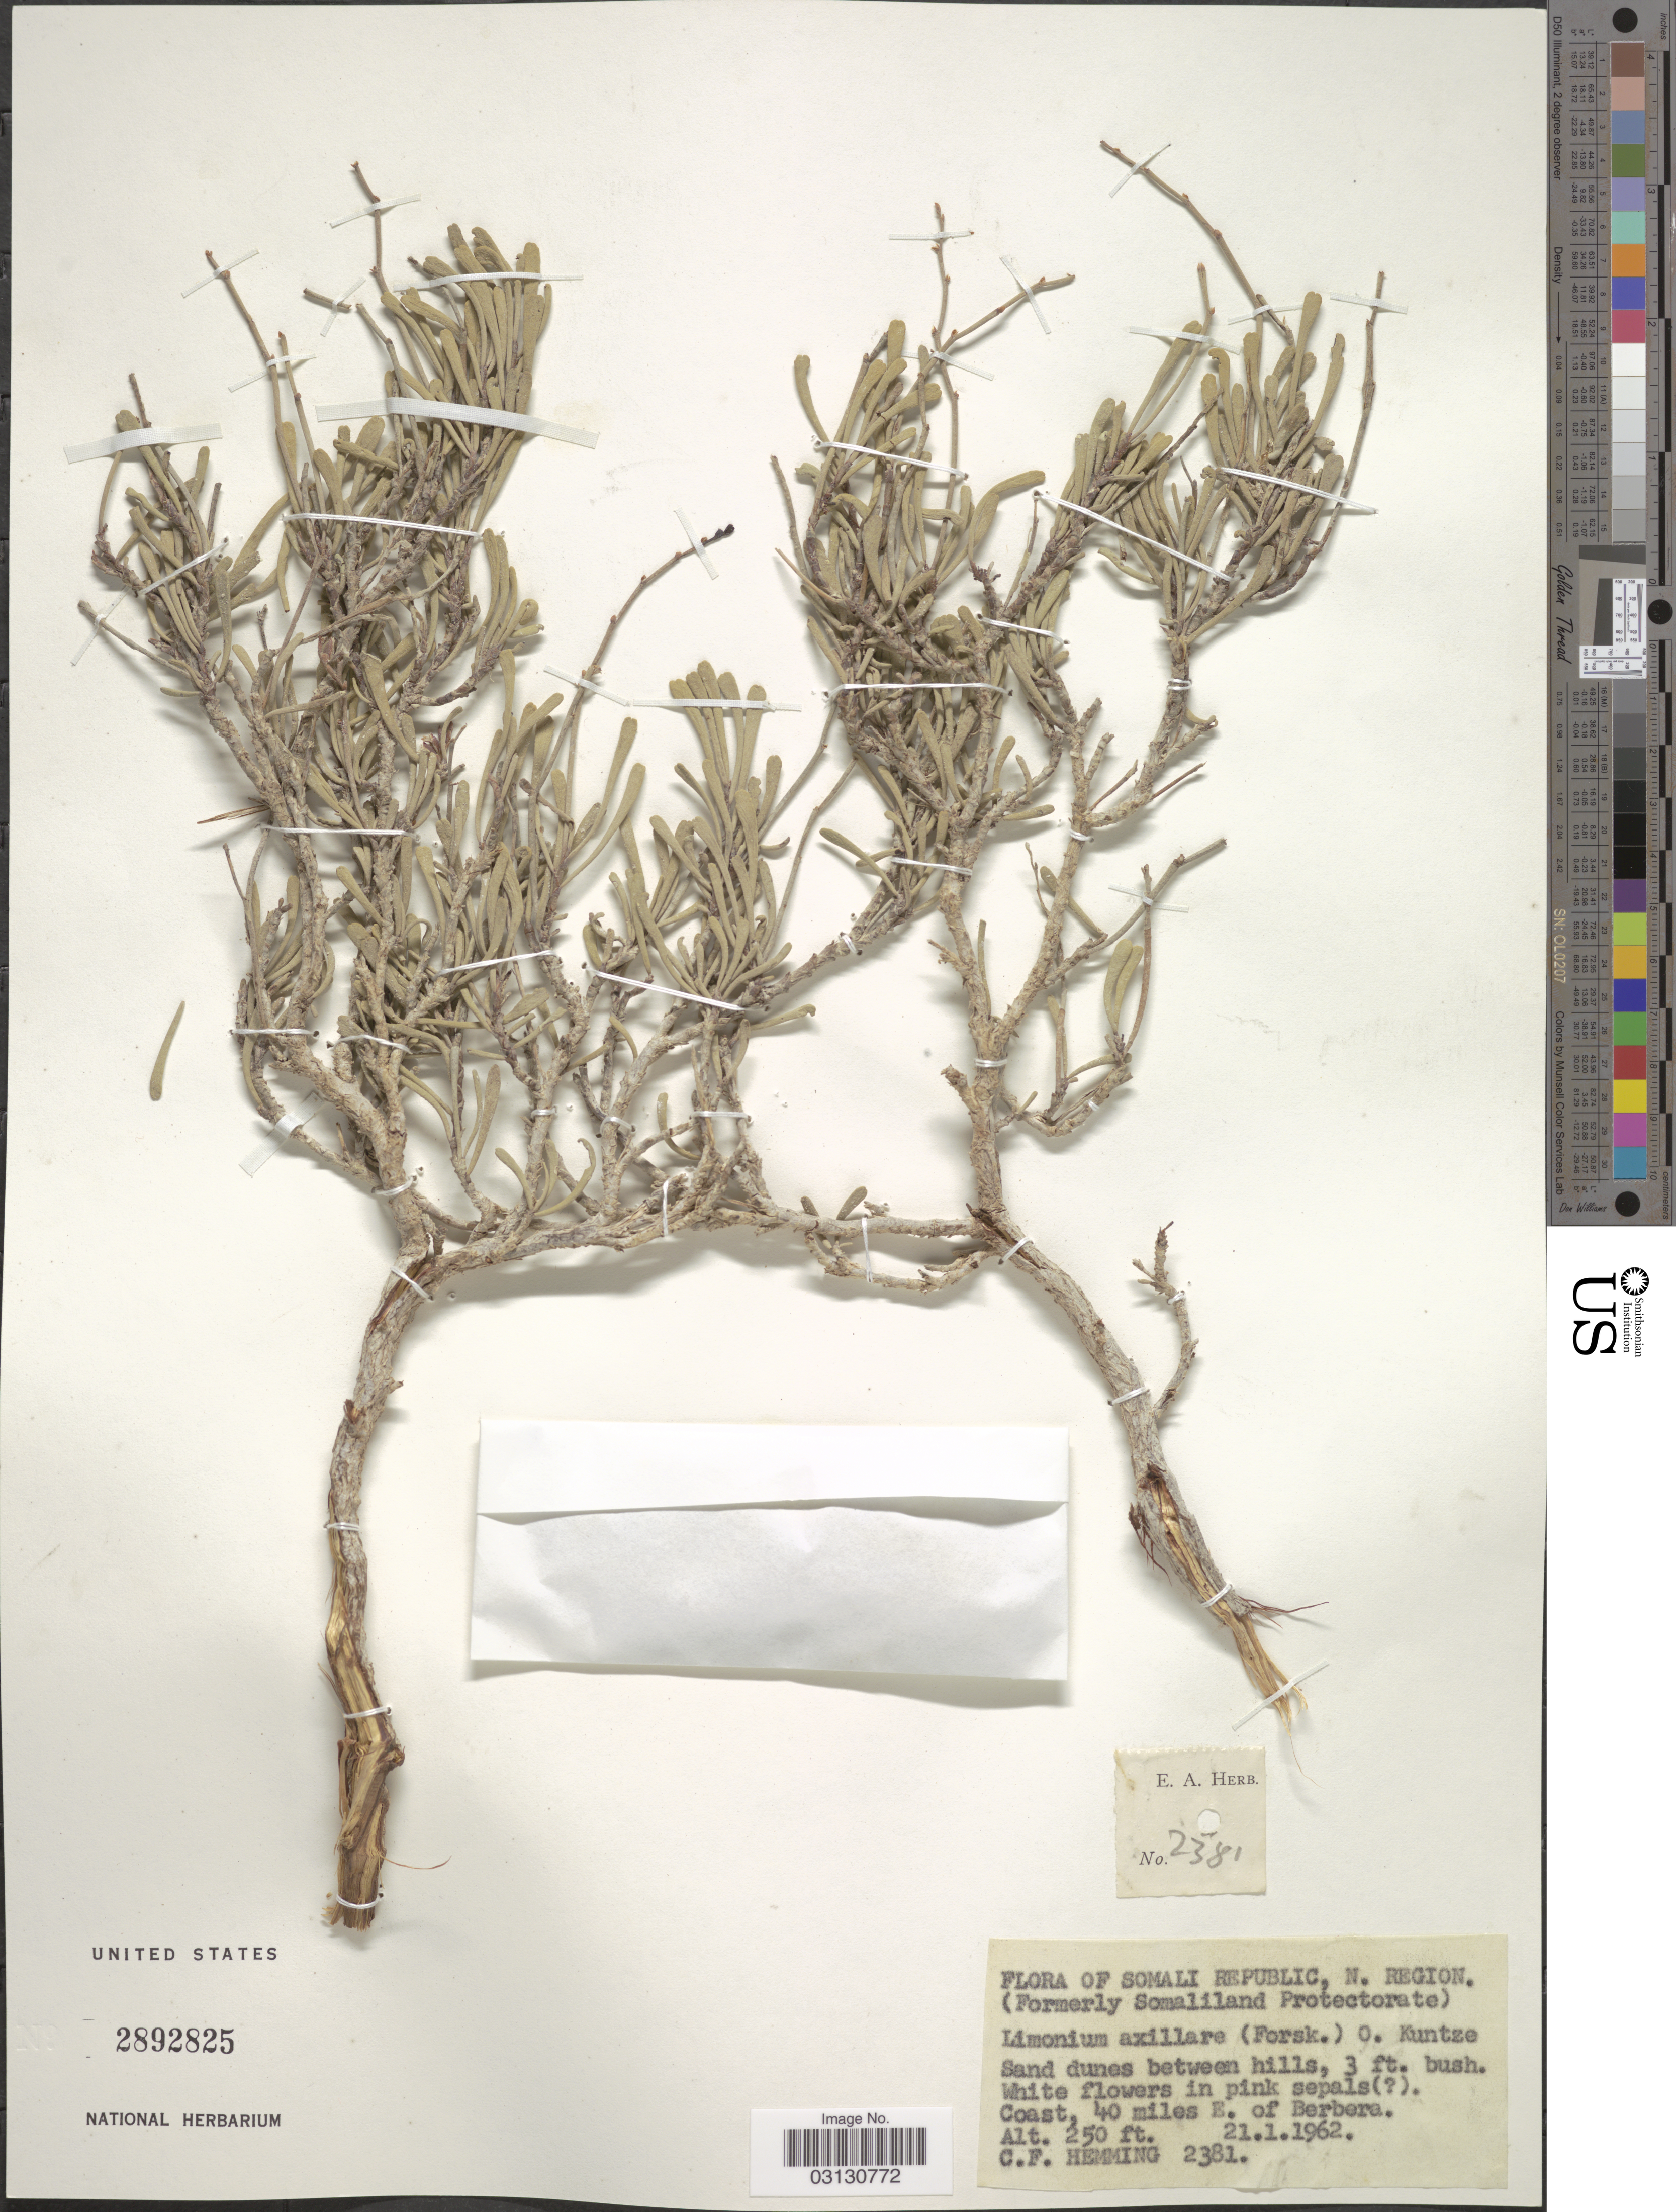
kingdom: Plantae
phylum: Tracheophyta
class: Magnoliopsida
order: Caryophyllales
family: Plumbaginaceae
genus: Limonium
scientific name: Limonium axillare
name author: (Forssk.) Kuntze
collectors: C. Hemming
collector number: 2381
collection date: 1962-01-21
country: Ethiopia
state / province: Somali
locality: Somali Republic, N. Region, Coast, 40 miles E. of Berbera.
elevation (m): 76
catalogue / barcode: US 2892825